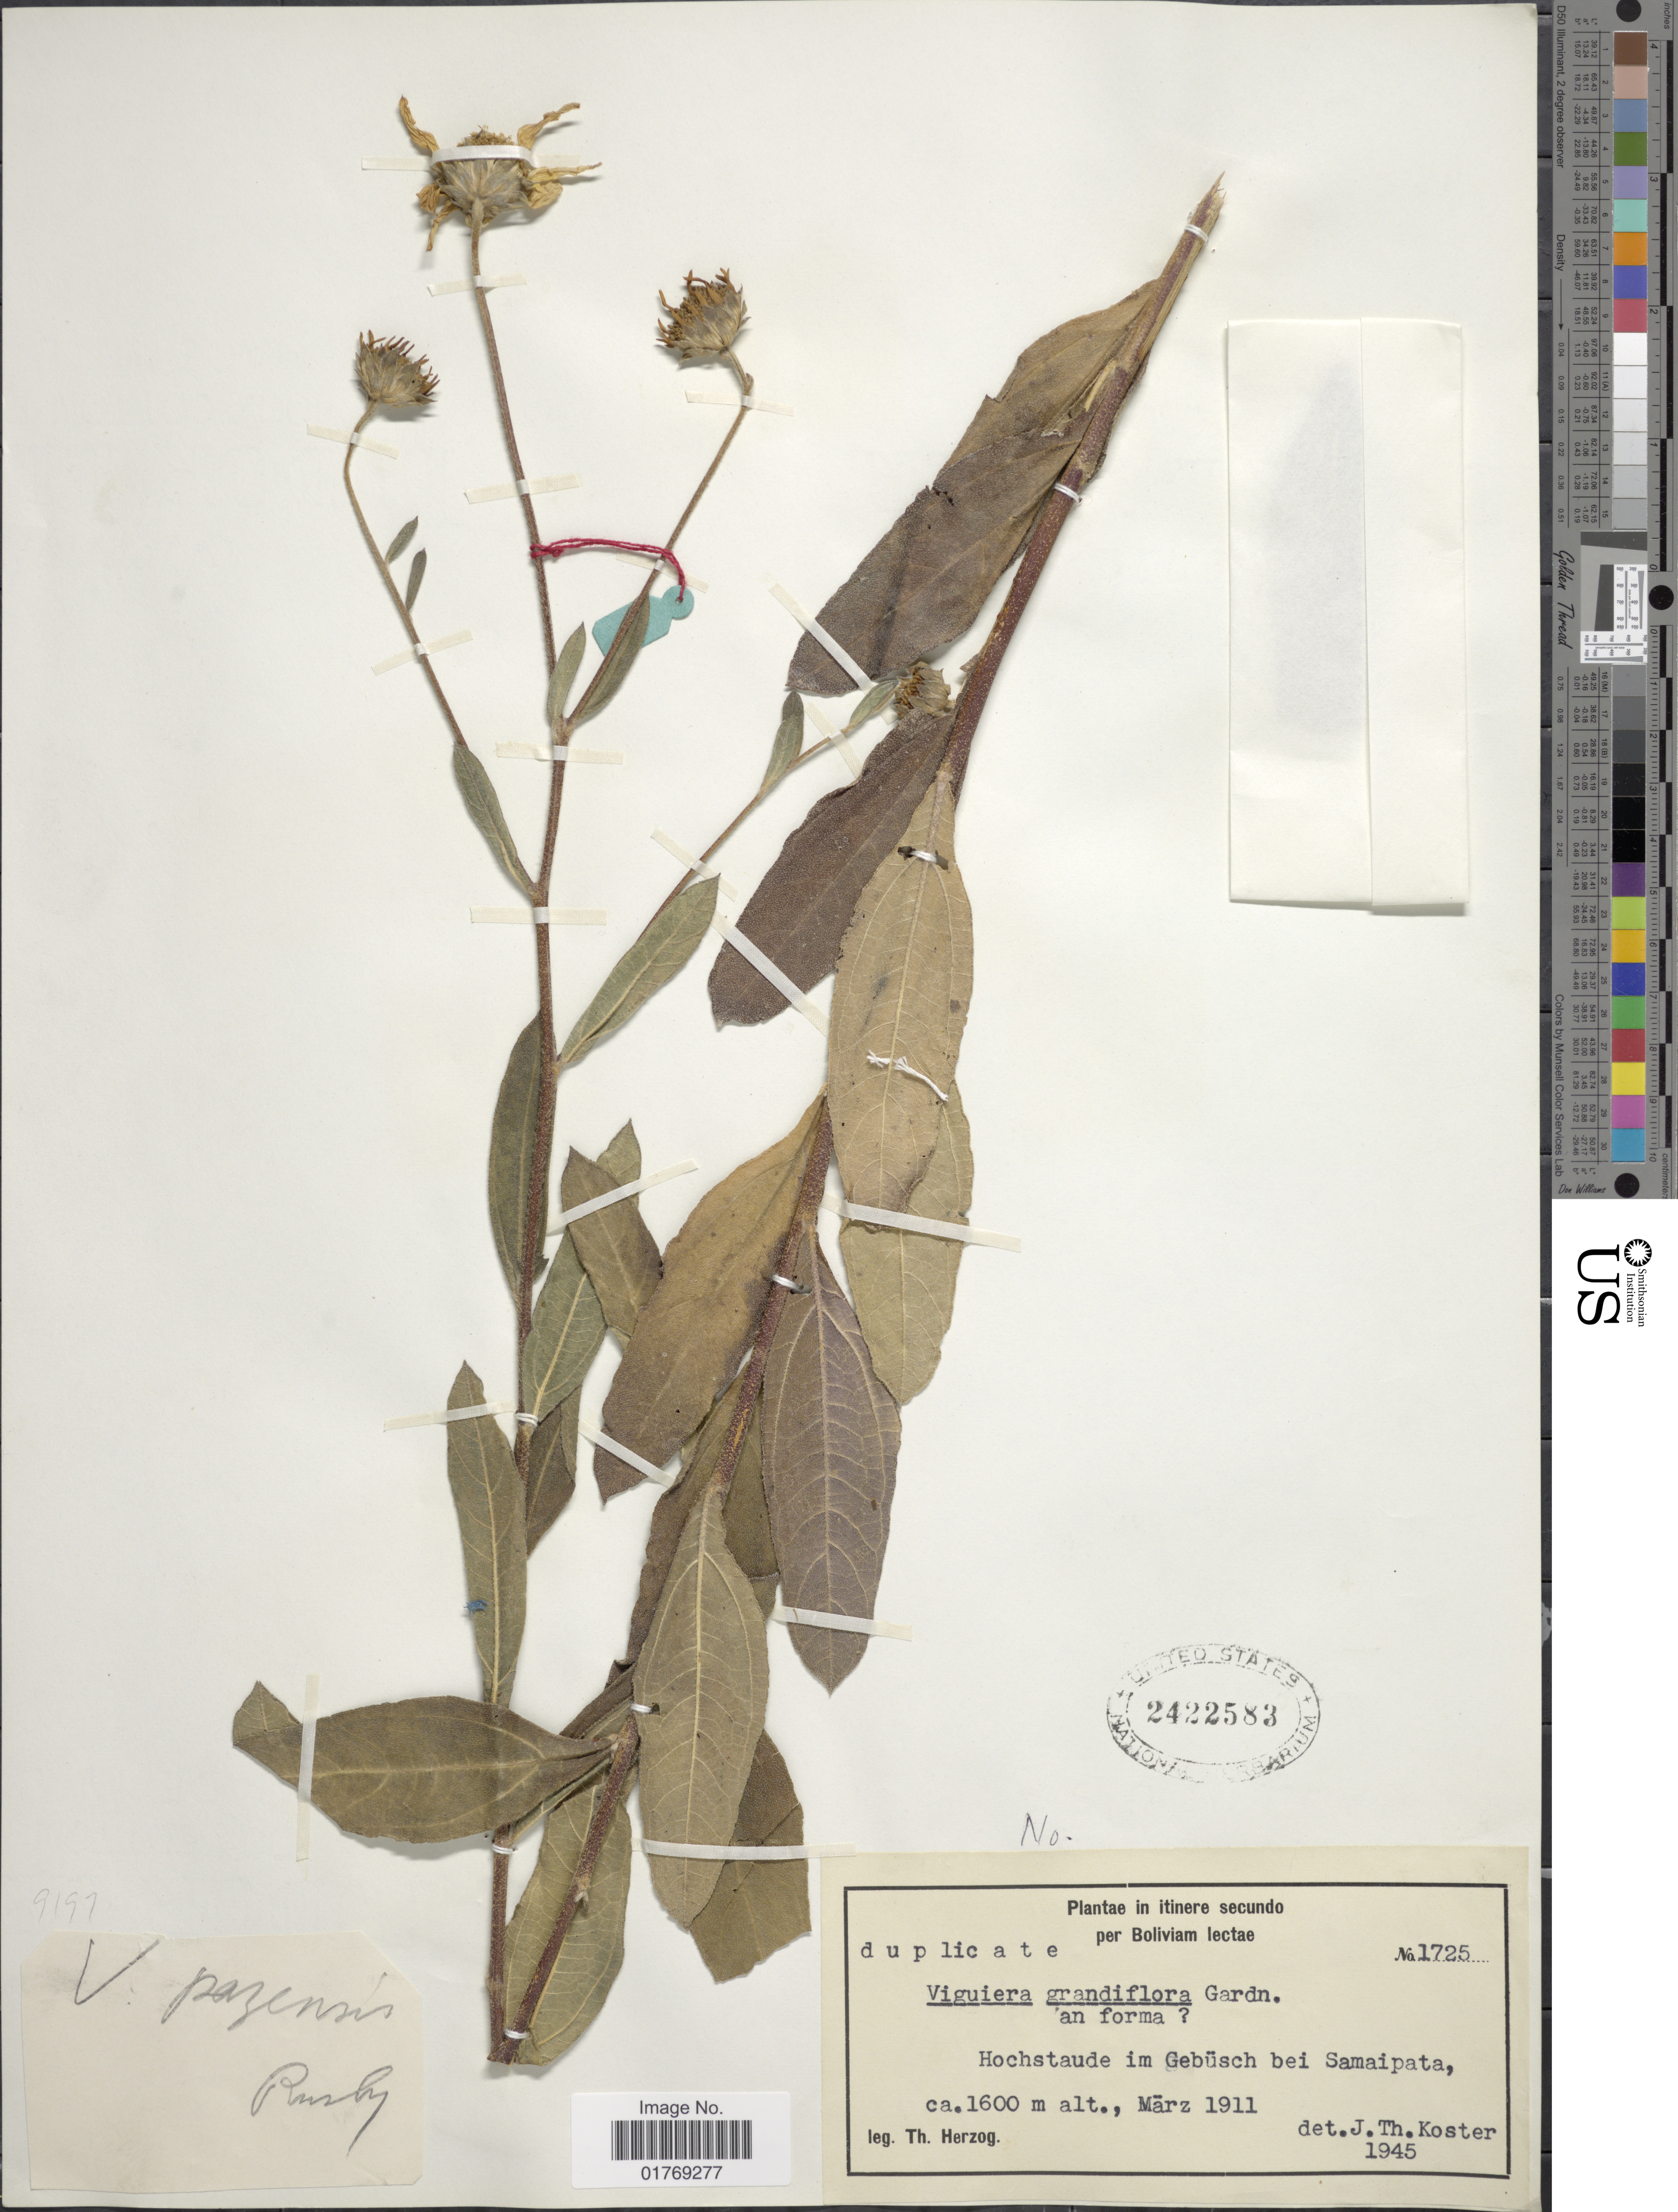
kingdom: Plantae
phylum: Tracheophyta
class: Magnoliopsida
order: Asterales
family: Asteraceae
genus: Viguiera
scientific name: Viguiera sp.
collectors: T. K. J. Herzog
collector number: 1725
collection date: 1911-03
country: Bolivia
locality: Hochstaude im Gebüsch bei Samaipata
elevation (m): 1600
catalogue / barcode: US 2422583